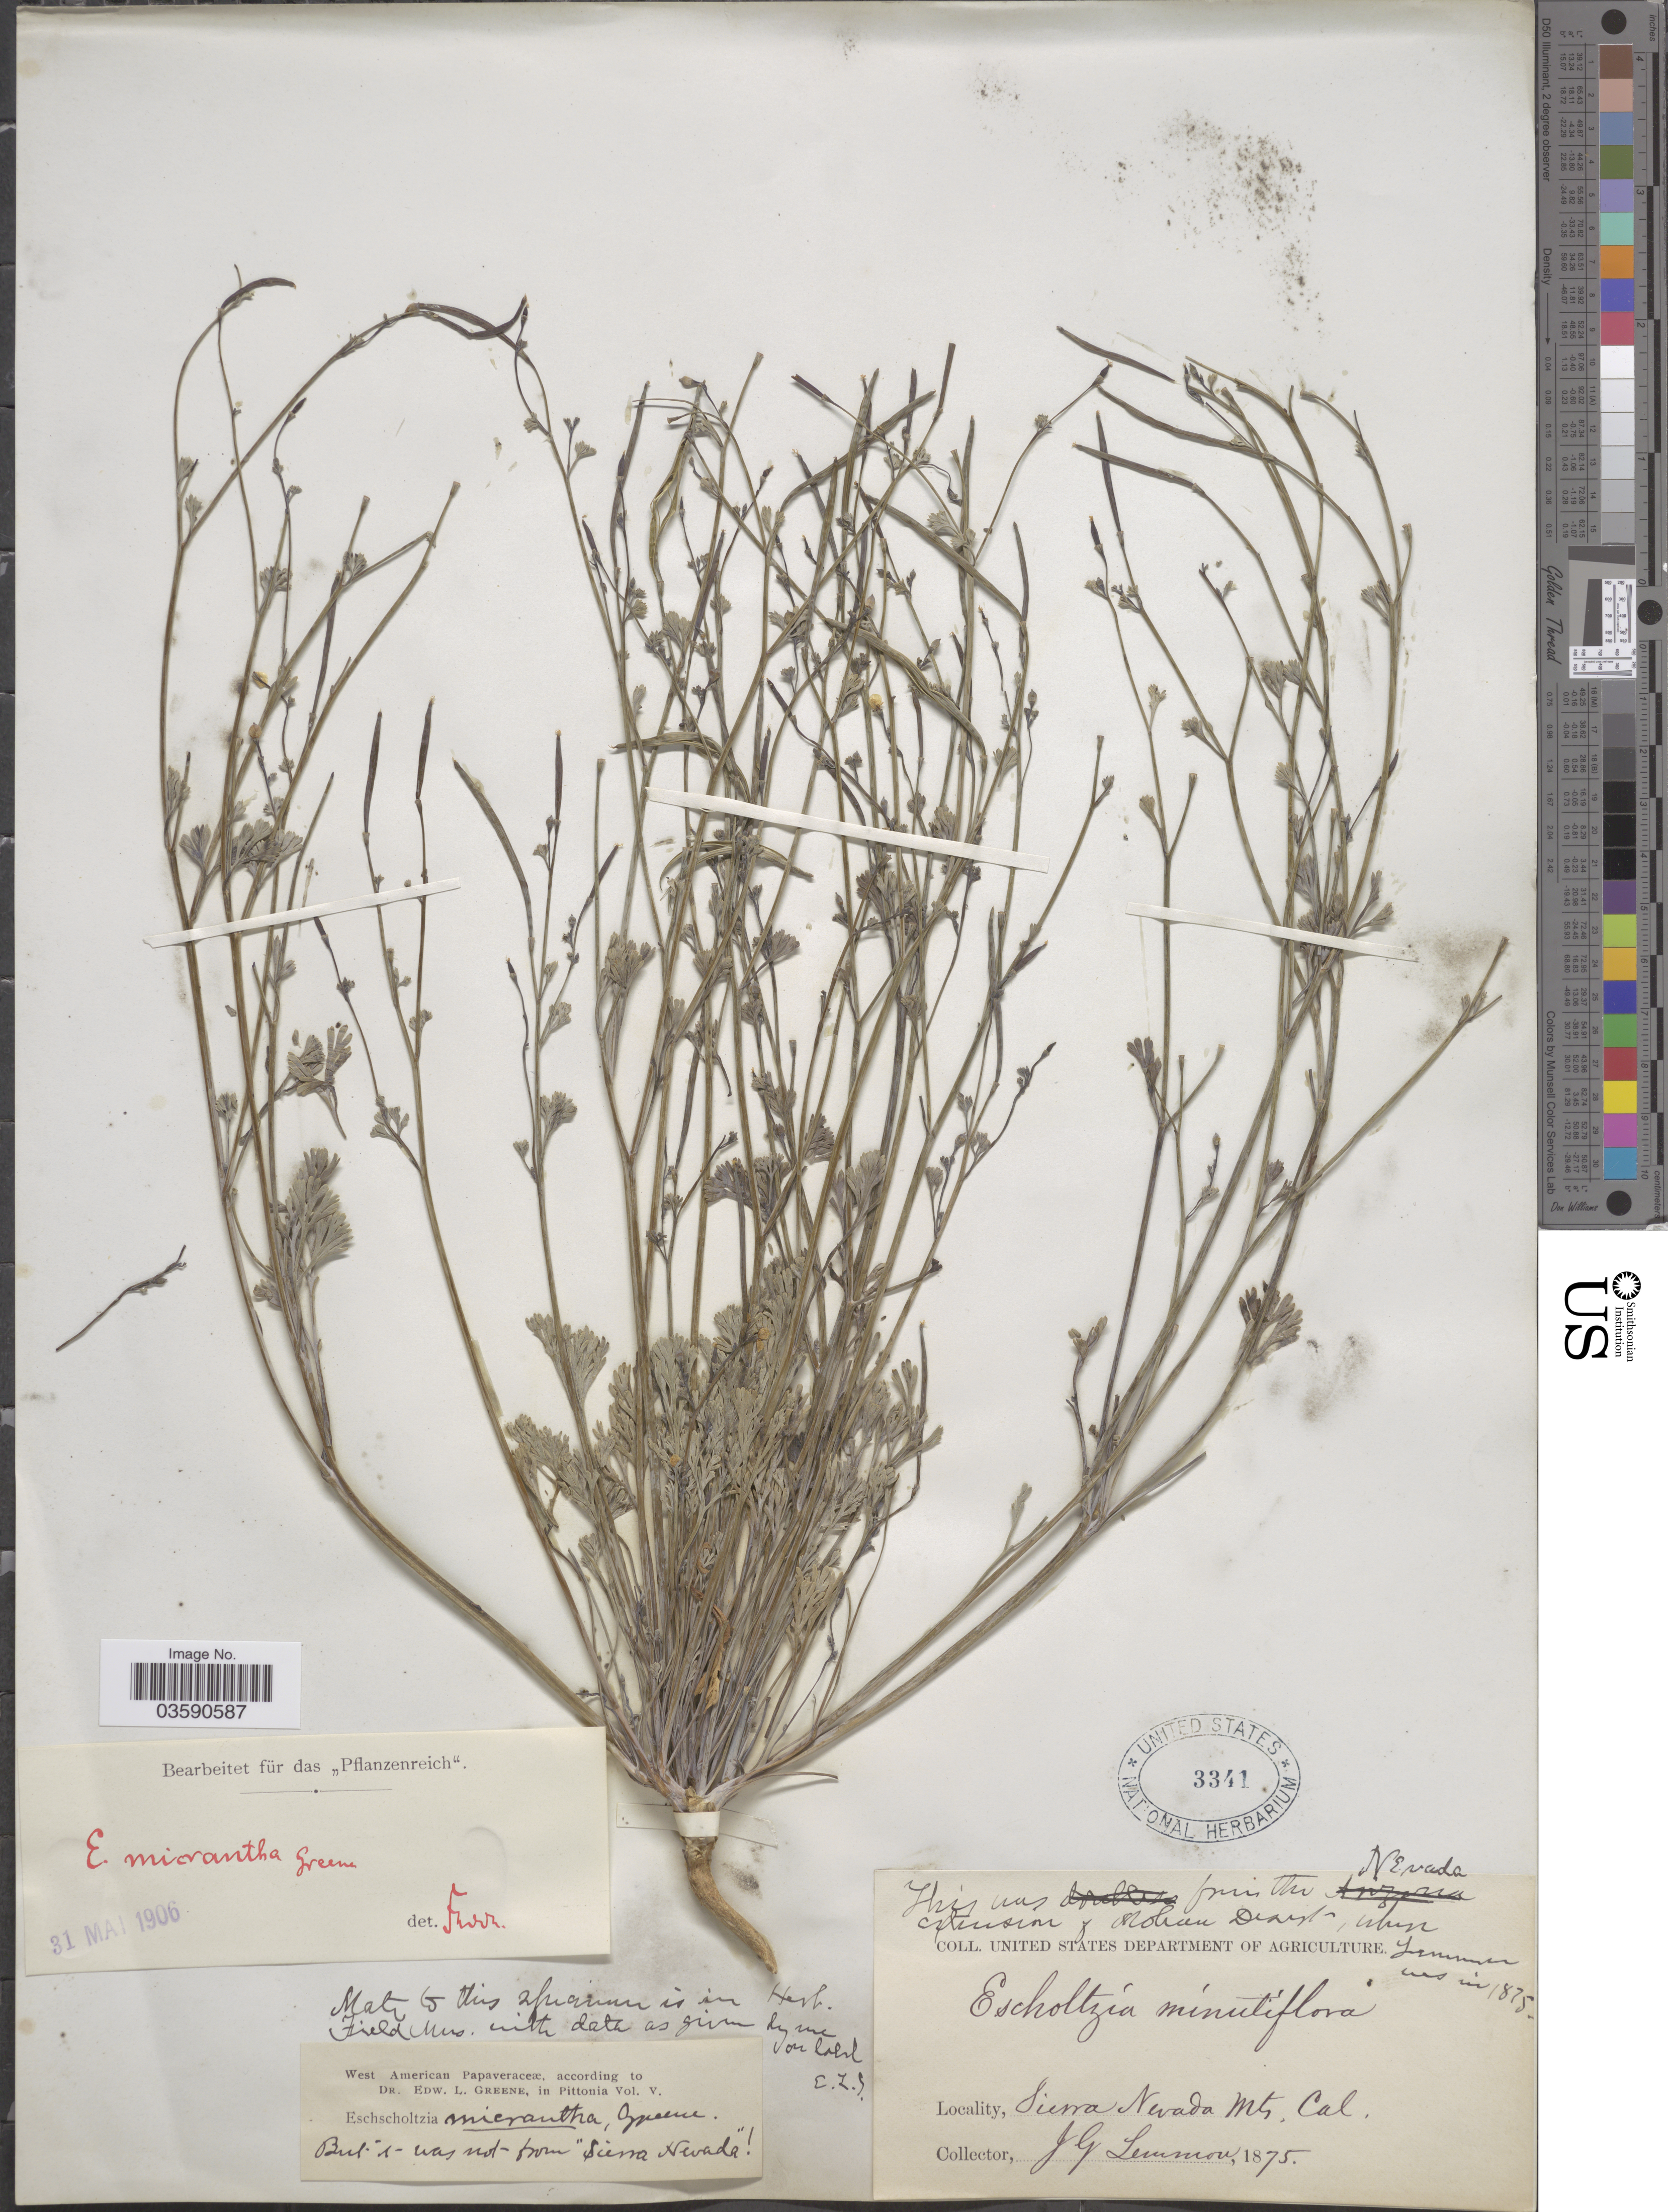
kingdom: Plantae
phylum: Tracheophyta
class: Magnoliopsida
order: Ranunculales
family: Papaveraceae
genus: Eschscholzia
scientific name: Eschscholzia minuscula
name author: Greene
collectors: J. Lemmon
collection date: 1875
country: United States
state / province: California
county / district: Kern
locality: Sierra Nevada Mts. Mohave Desert.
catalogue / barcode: US 3341